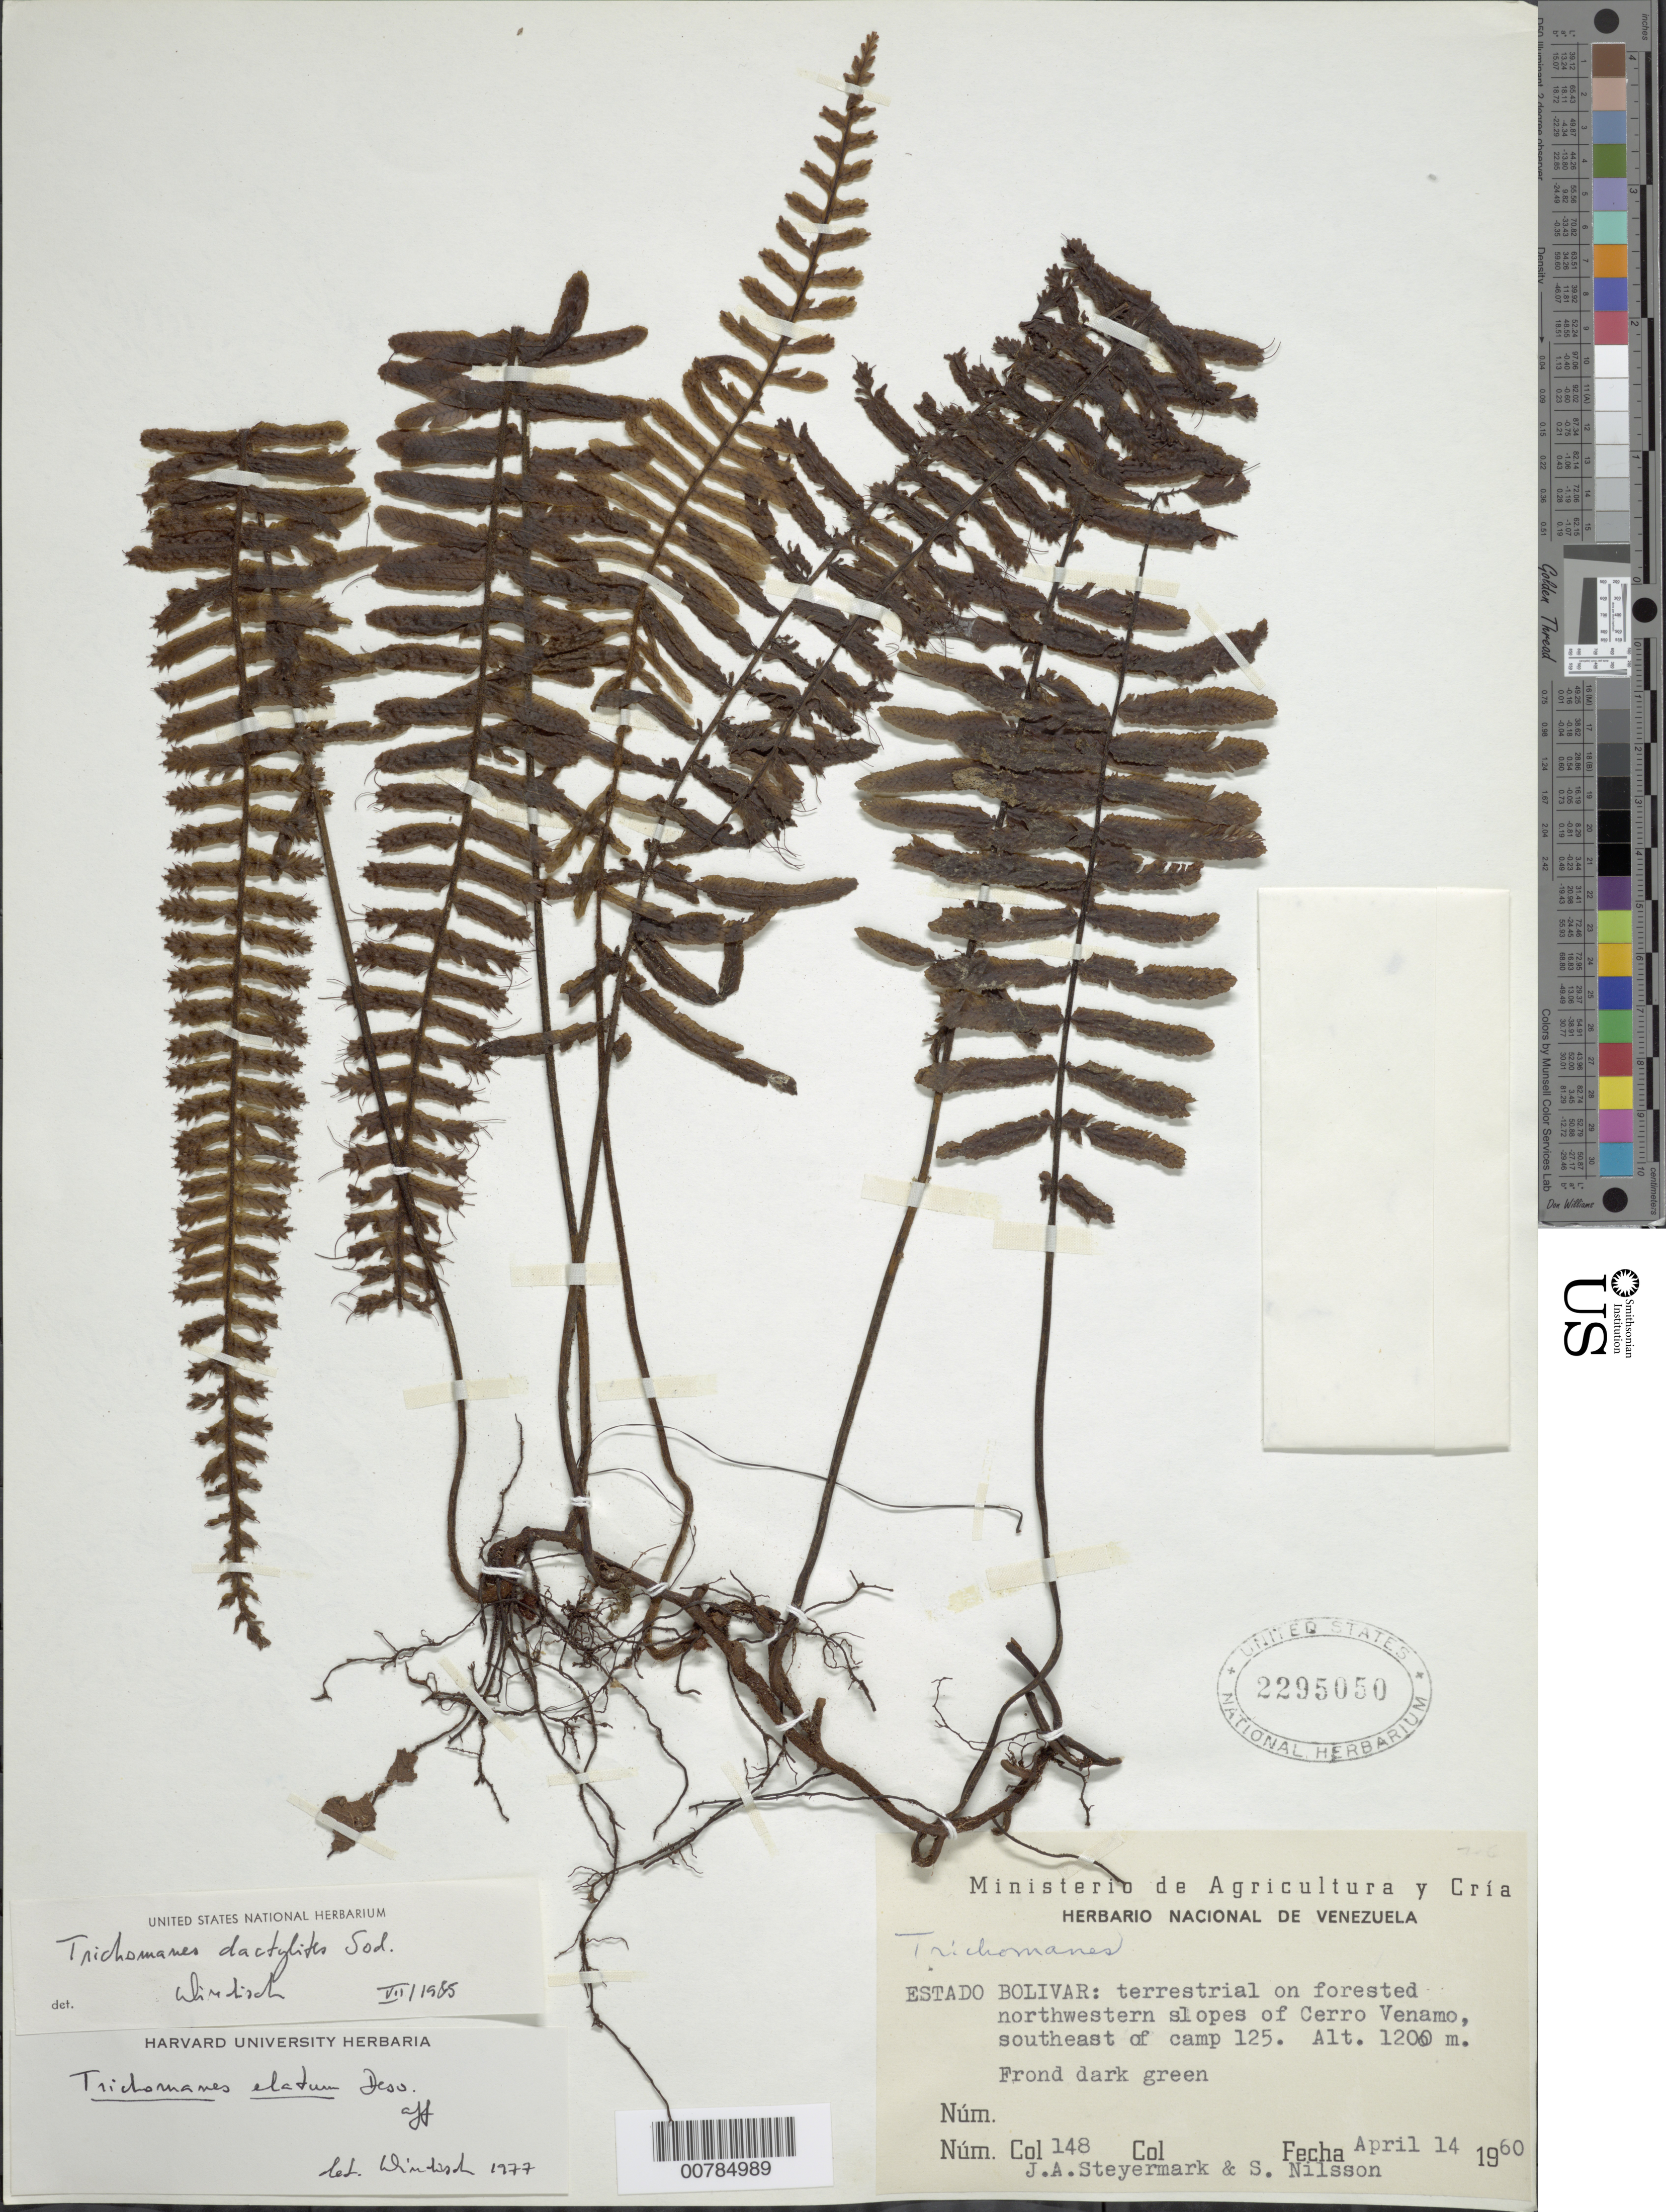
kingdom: Plantae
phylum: Tracheophyta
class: Polypodiopsida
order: Hymenophyllales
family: Hymenophyllaceae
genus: Trichomanes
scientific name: Trichomanes dactylites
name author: Sodiro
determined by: Windisch, Paulo Guenter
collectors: J. Steyermark & S. Nilsson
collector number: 60 148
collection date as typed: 14-Apr-60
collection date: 1960-04-14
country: Venezuela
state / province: Bolívar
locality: Cerro Venamo, NW slopes, SE of campamento 125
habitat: Forested NW slopes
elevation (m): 1200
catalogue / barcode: US 2295050